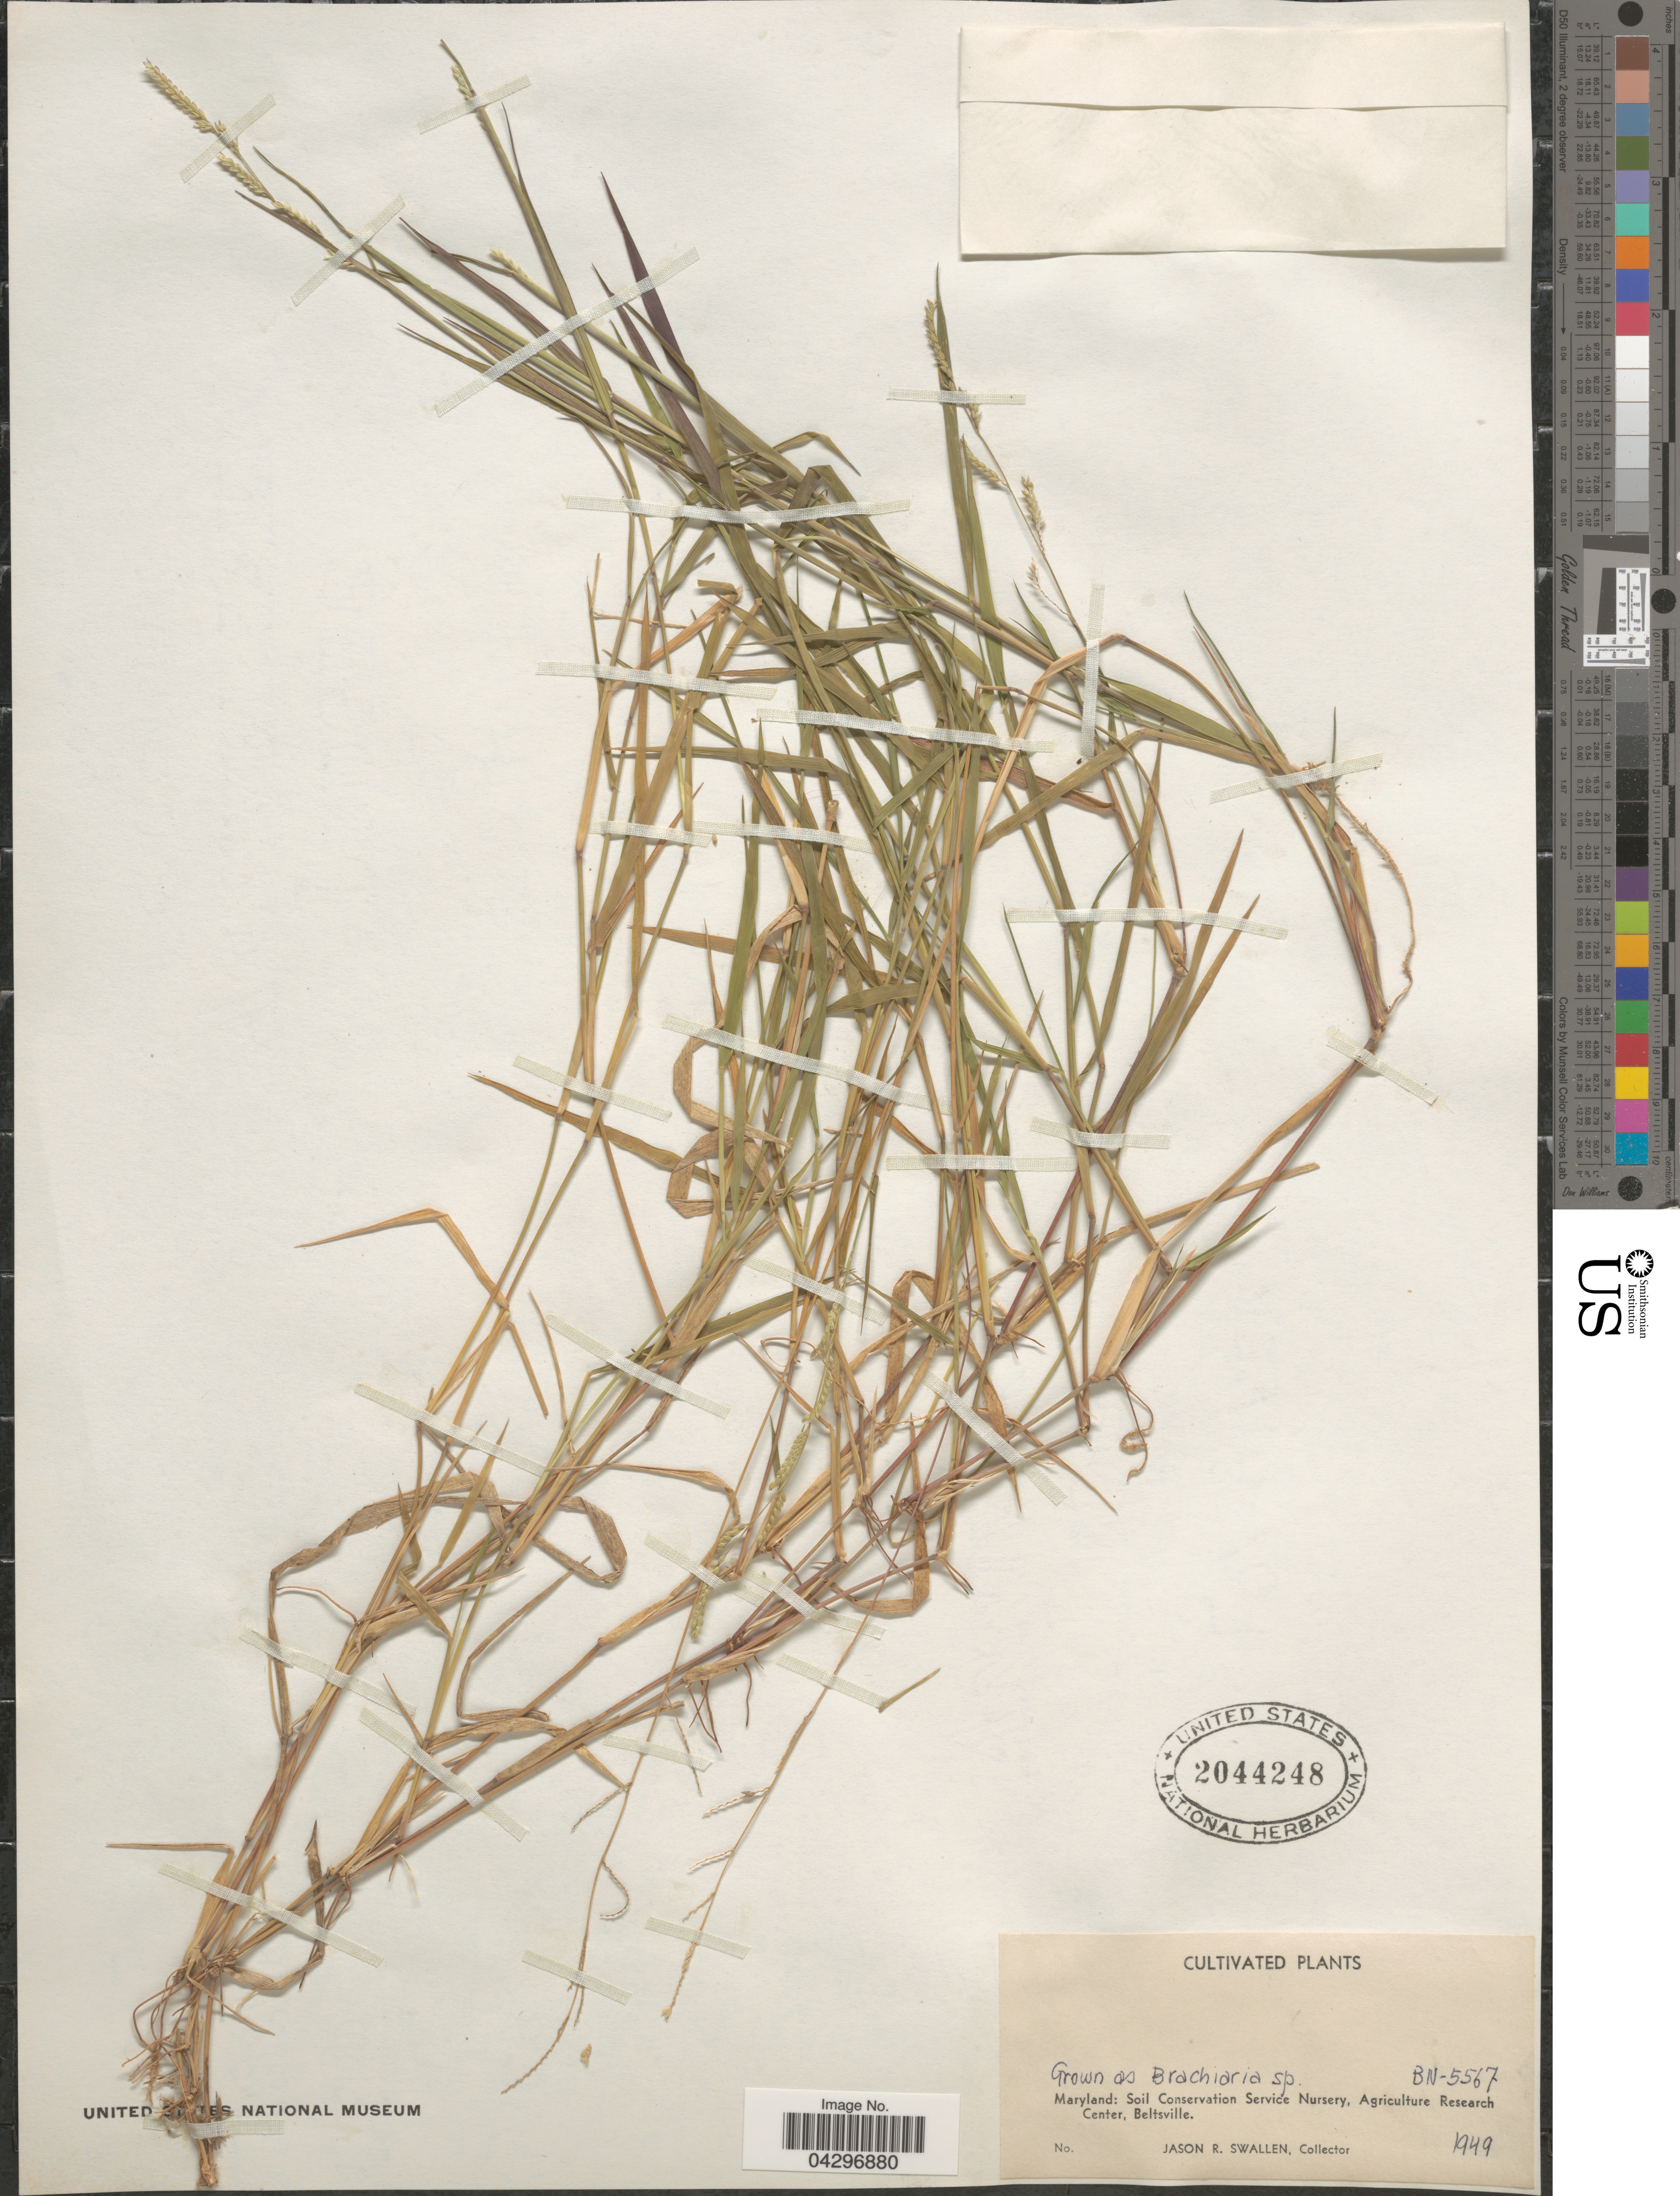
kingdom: Plantae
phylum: Tracheophyta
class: Liliopsida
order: Poales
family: Poaceae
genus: Urochloa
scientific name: Urochloa sp.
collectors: J. R. Swallen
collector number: BN-5567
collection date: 1949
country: United States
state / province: Maryland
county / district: Prince George's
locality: Soil Conservation Service Nursery, Agriculture Research Center, Beltsville.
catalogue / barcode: US 2044248